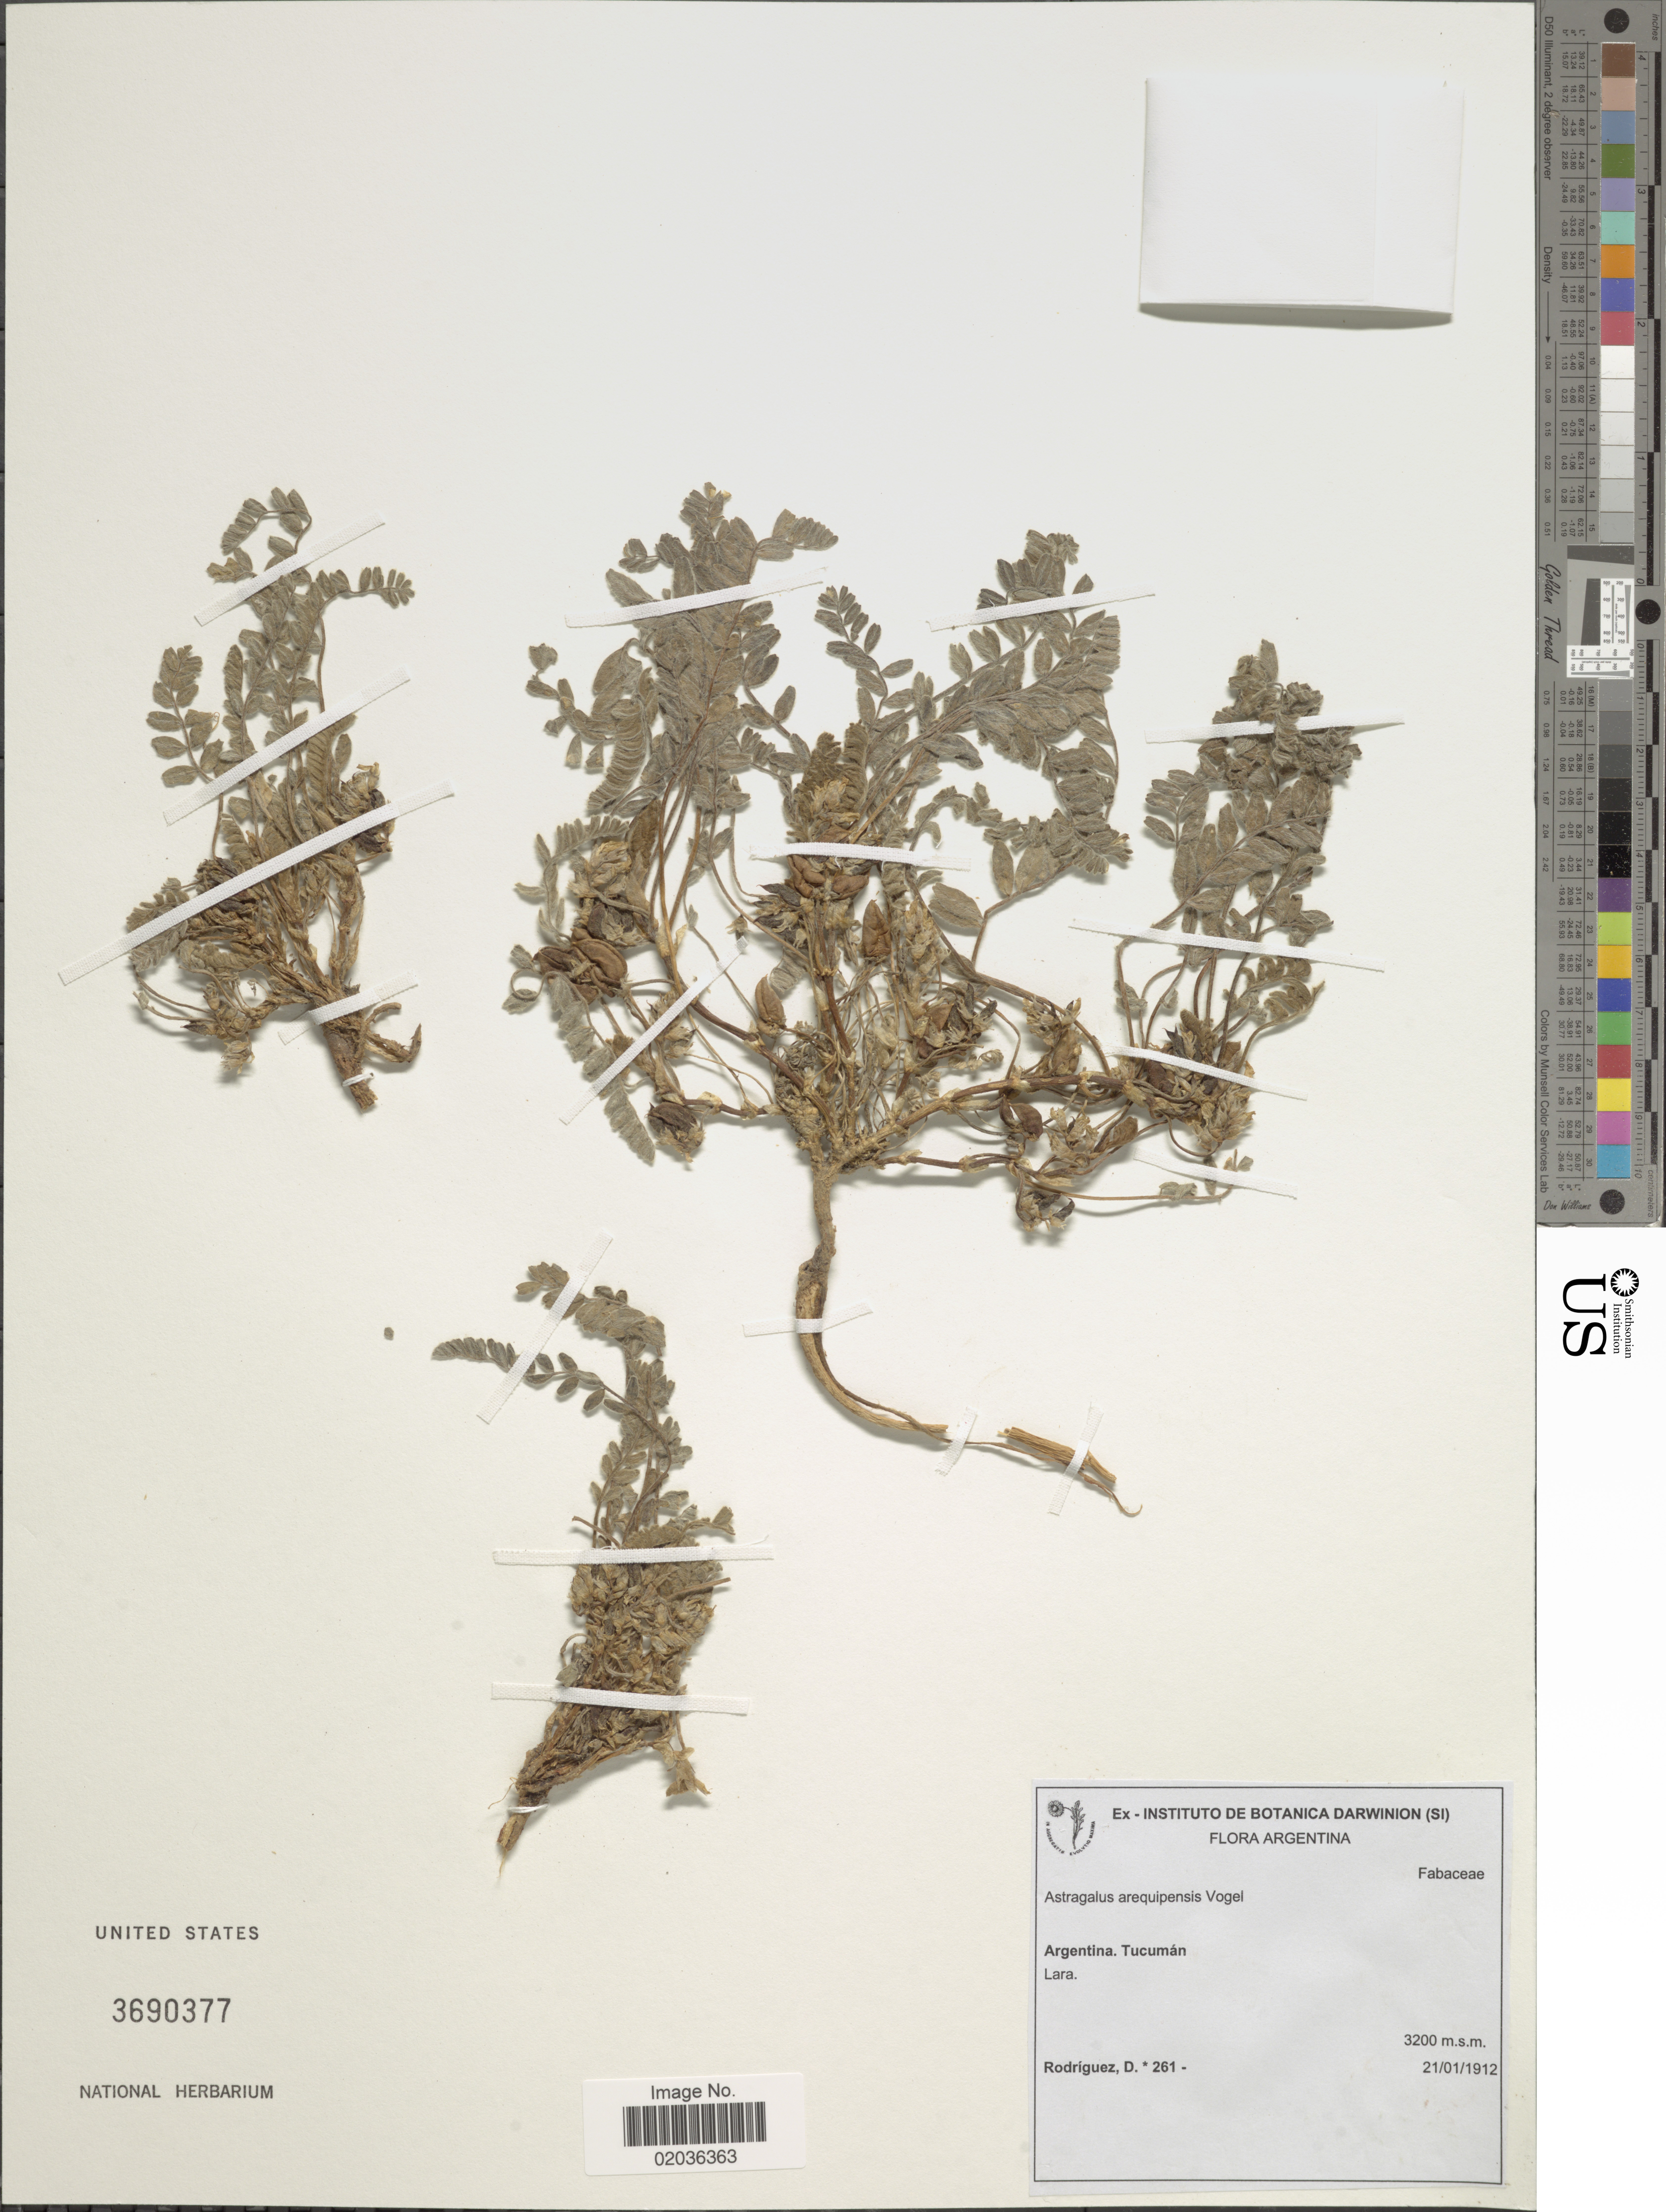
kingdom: Plantae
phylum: Tracheophyta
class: Magnoliopsida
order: Fabales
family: Fabaceae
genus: Astragalus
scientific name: Astragalus arequipensis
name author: Vogel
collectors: D. Rodriguez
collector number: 261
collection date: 1912-01-21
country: Argentina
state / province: Tucuman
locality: Lara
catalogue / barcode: US 3690377